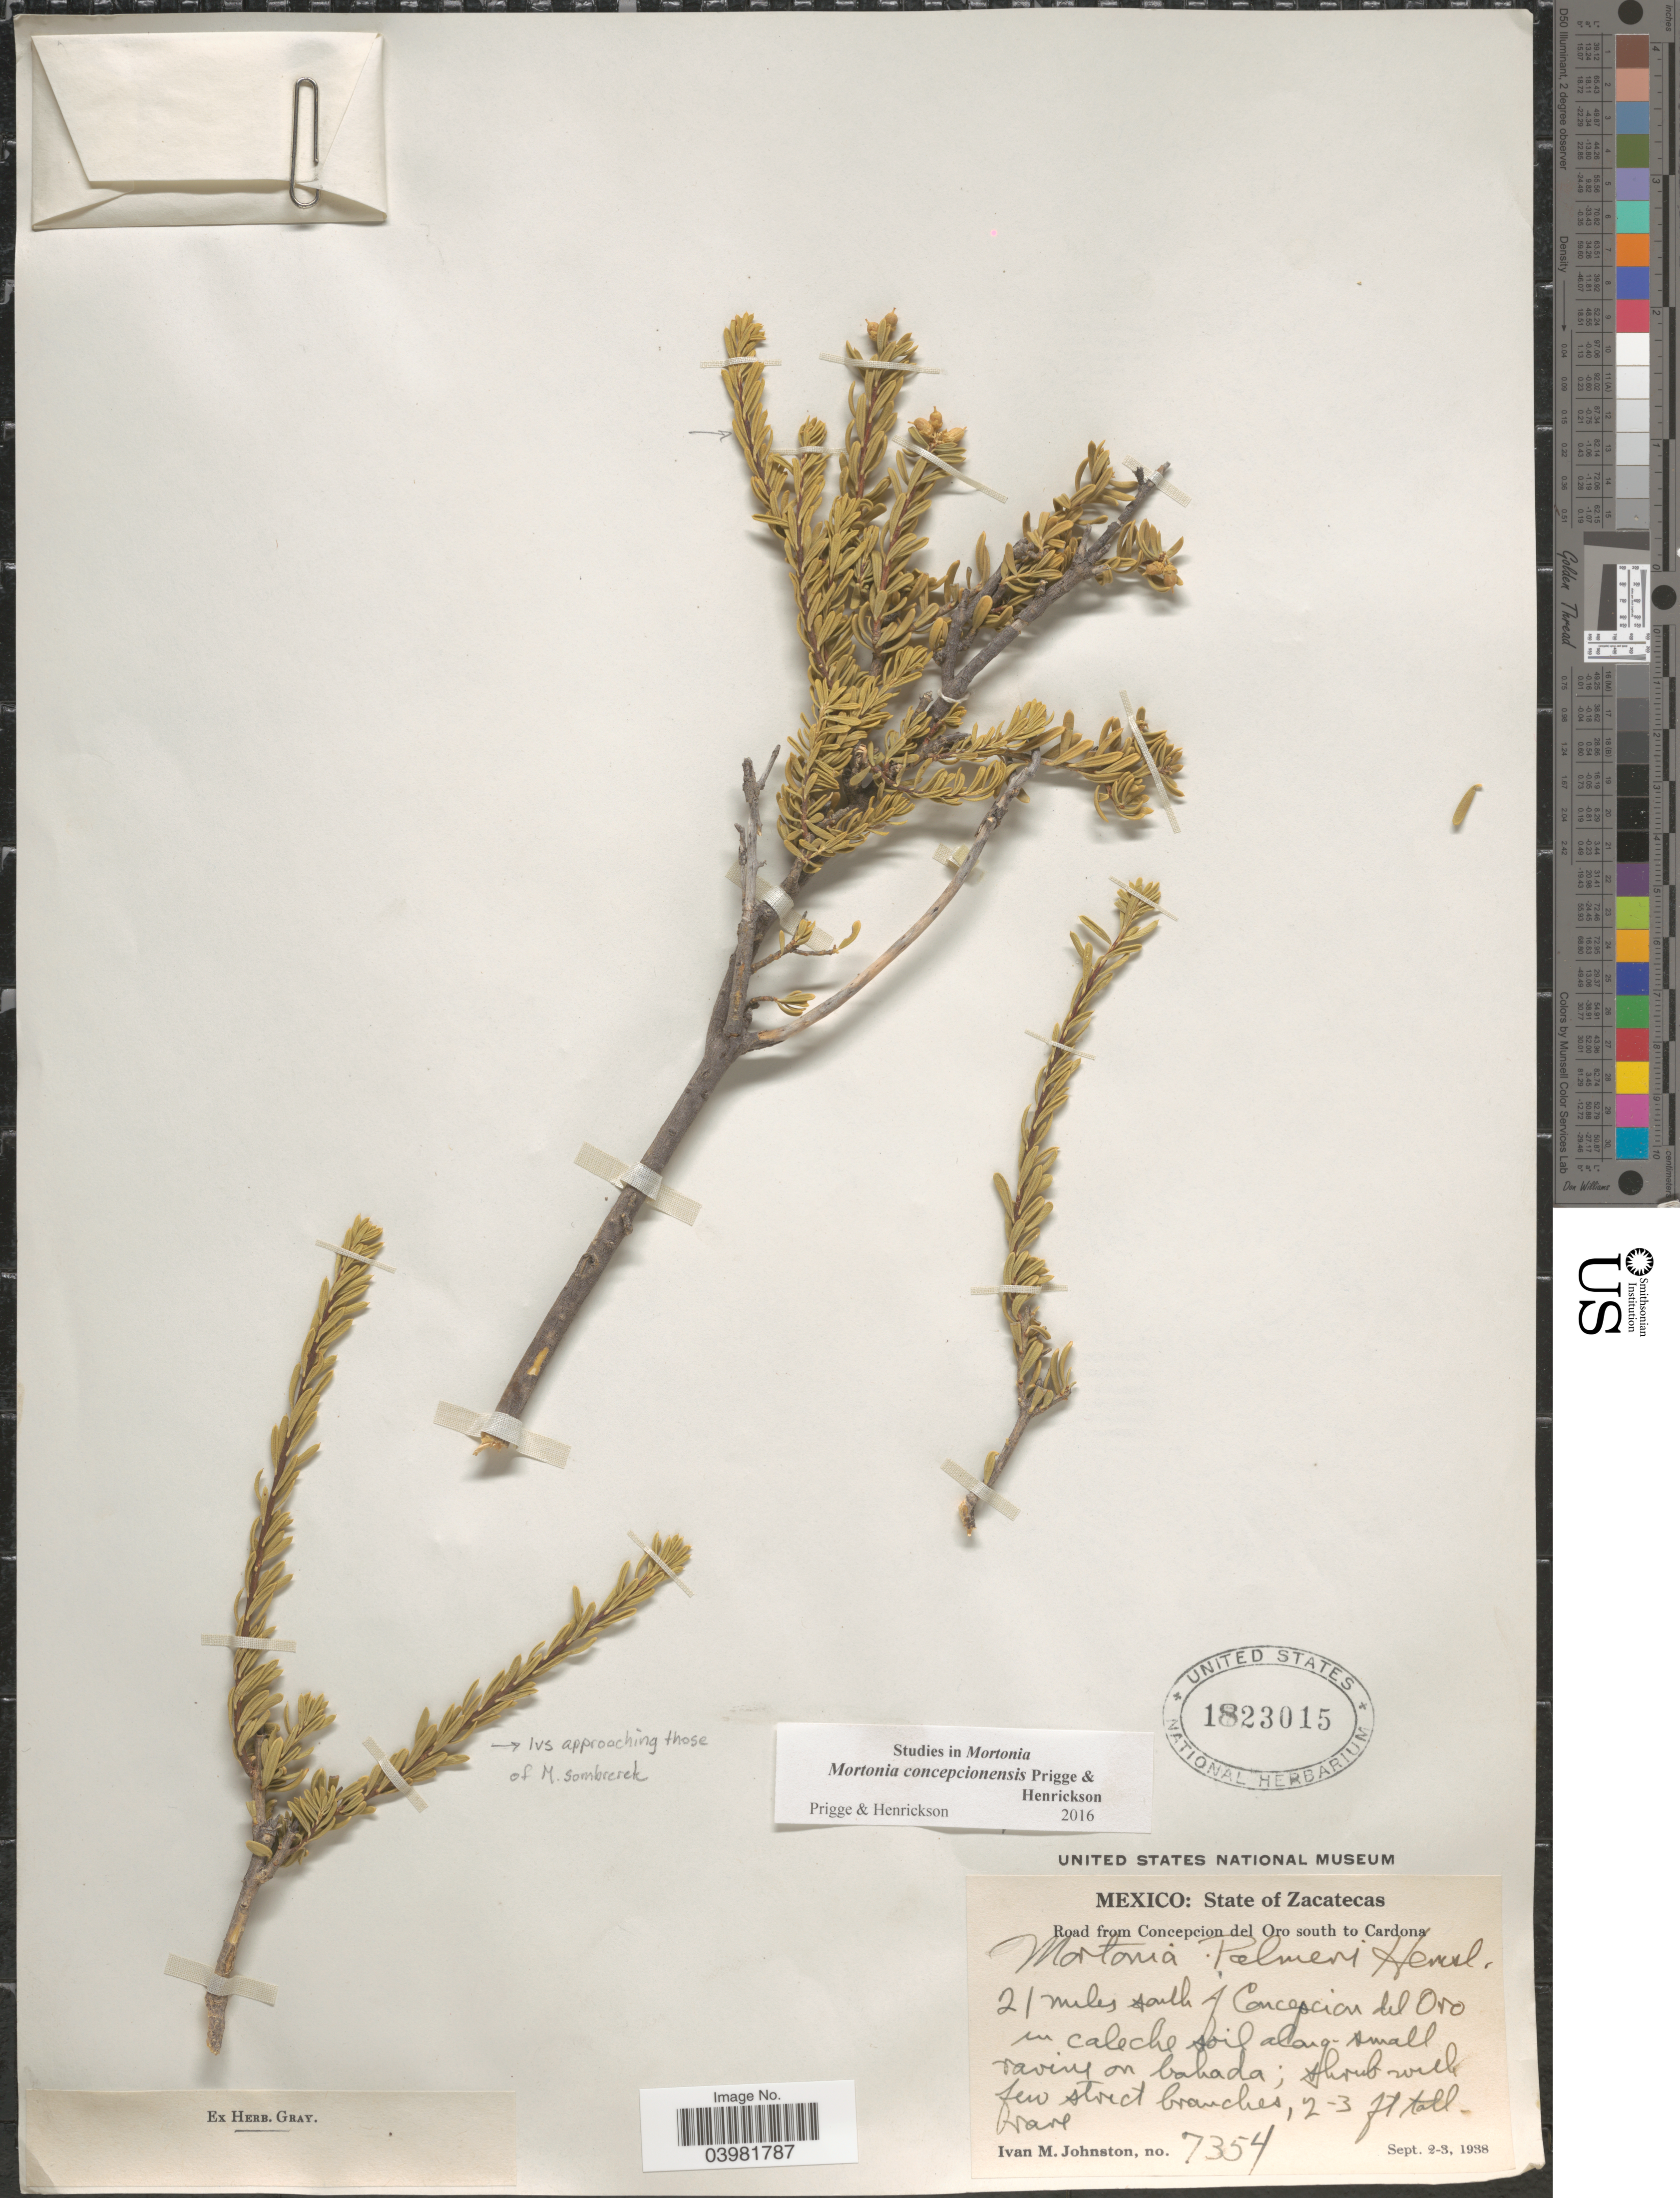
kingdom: Plantae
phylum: Tracheophyta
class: Magnoliopsida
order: Celastrales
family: Celastraceae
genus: Mortonia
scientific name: Mortonia palmeri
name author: Hemsl.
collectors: I.M. Johnston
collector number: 7354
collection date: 1938-09-02/1938-09-03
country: Mexico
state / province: Zacatecas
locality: Road from Concepcion del Oro south to Cardona. 21 miles south of Concepcion del Oro.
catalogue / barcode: US 1823015